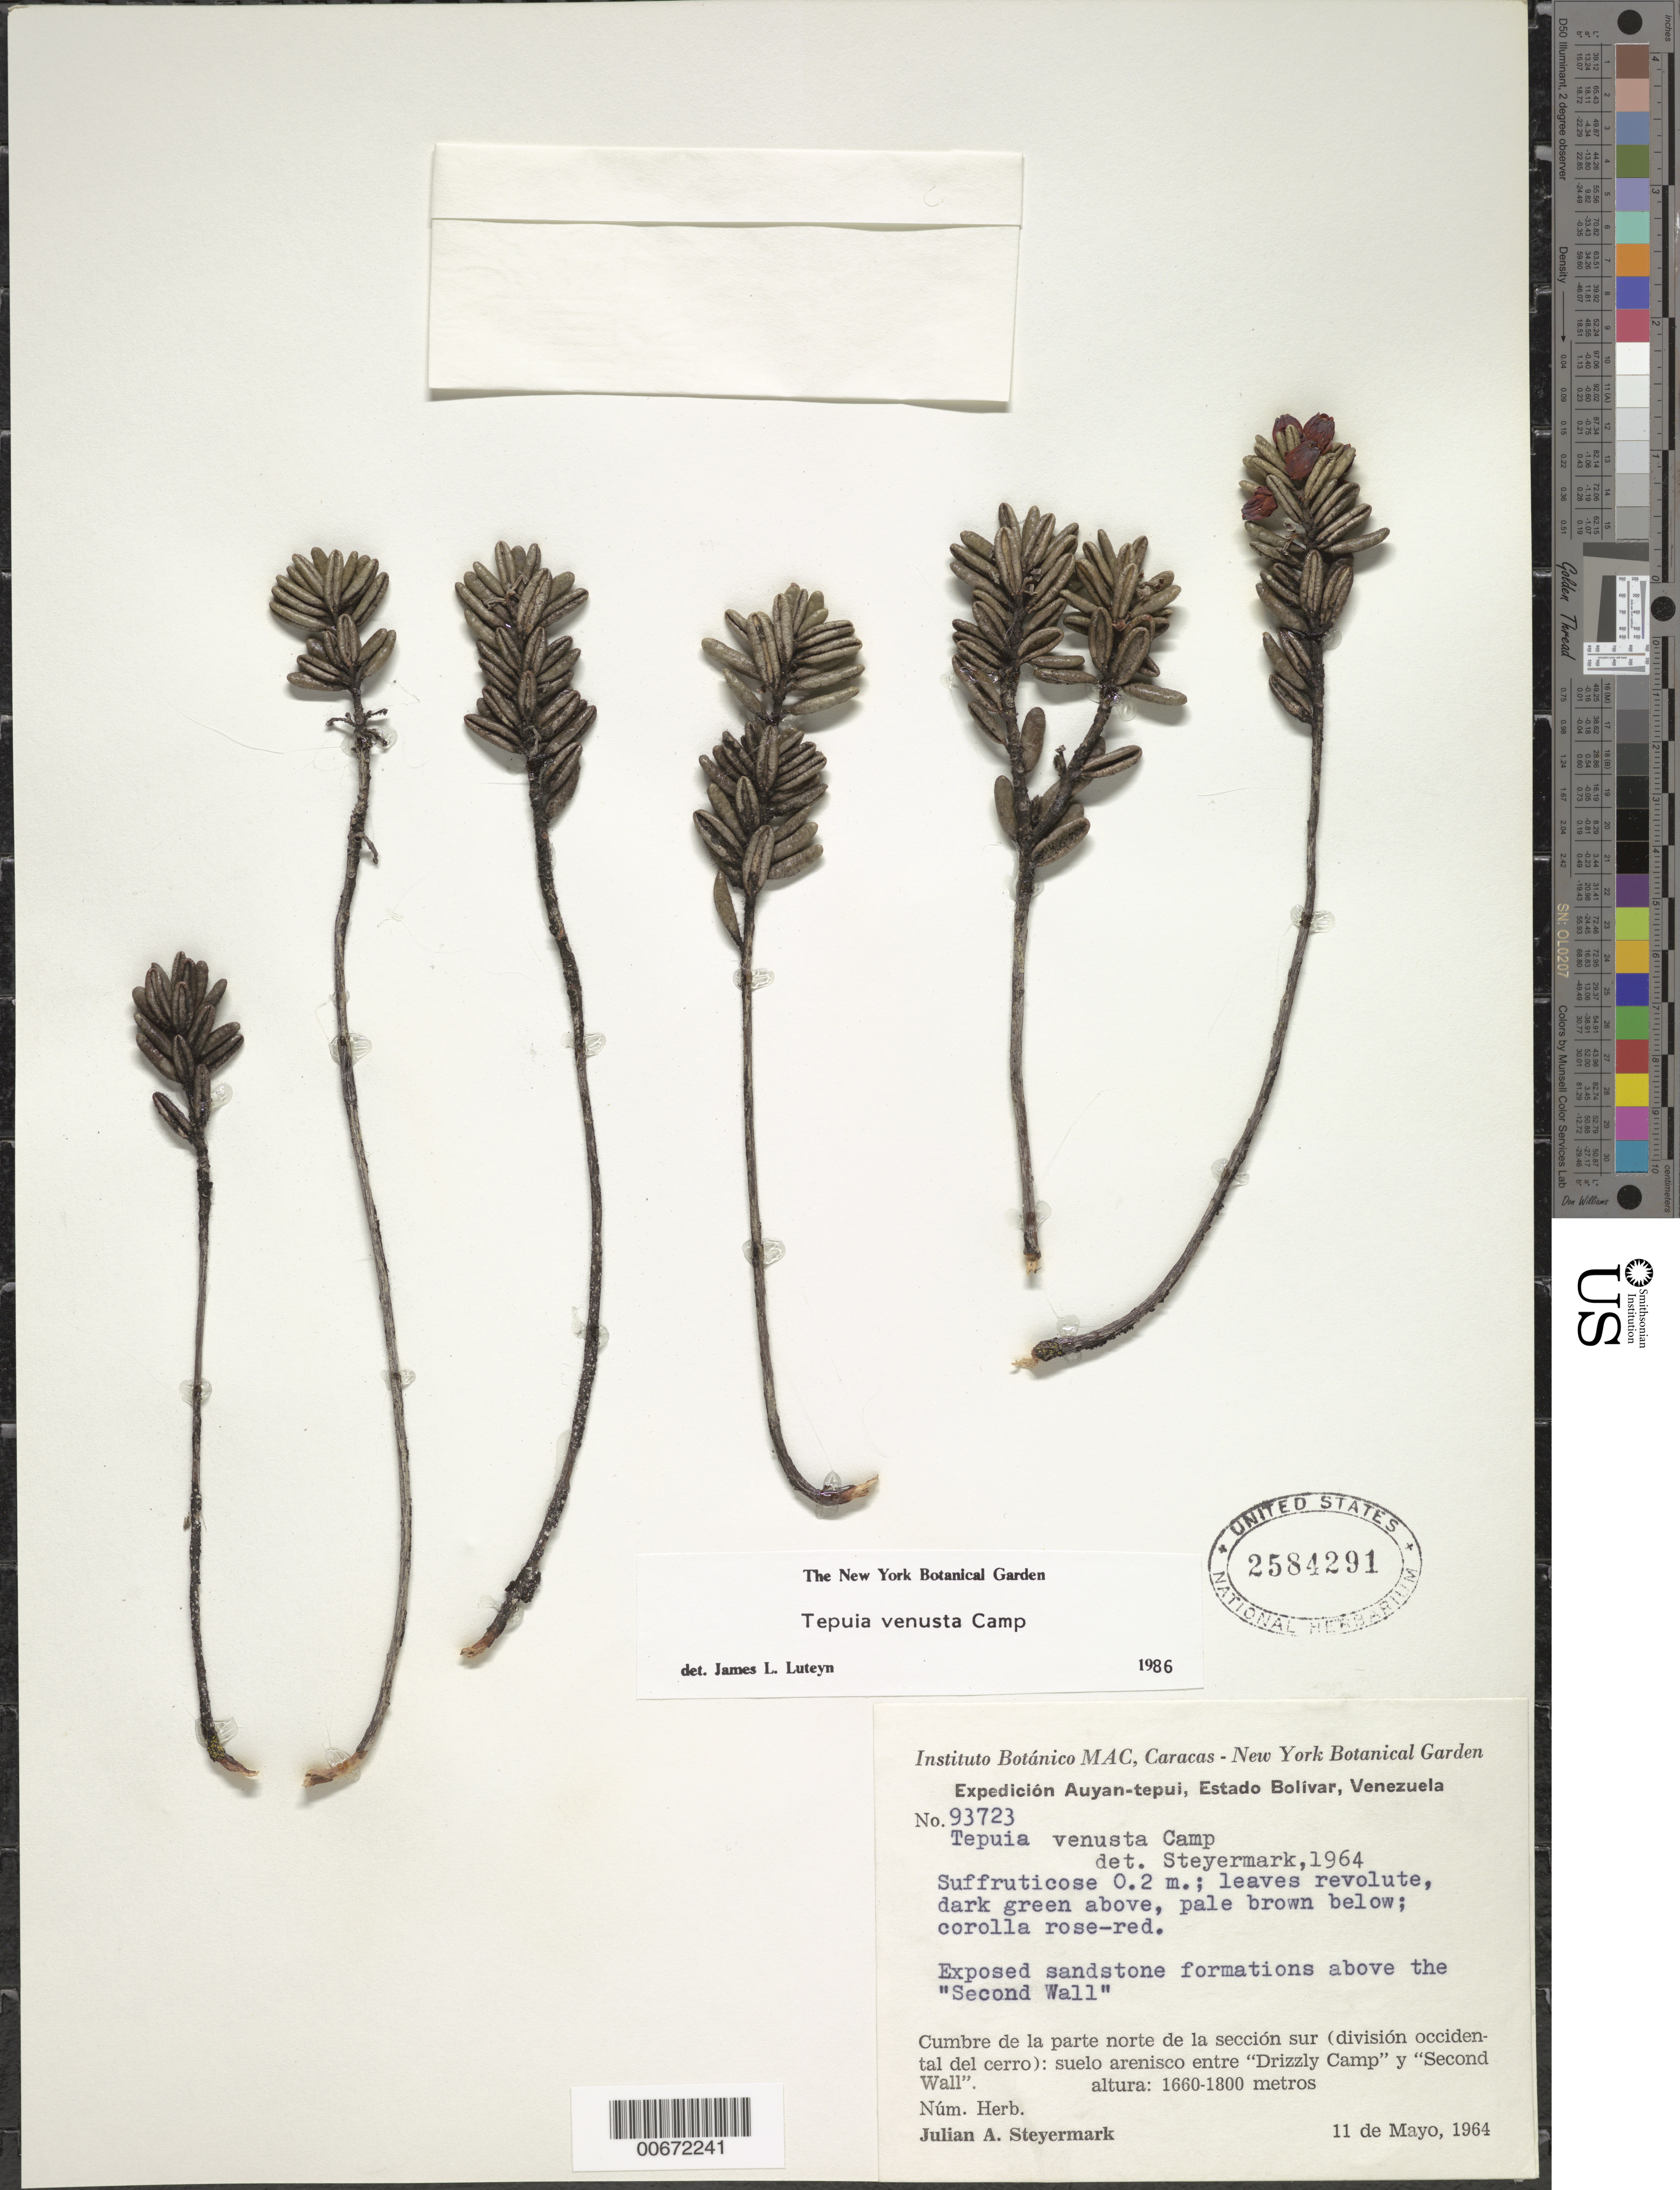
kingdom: Plantae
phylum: Tracheophyta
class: Magnoliopsida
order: Ericales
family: Ericaceae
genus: Tepuia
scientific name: Tepuia venusta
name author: Camp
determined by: Luteyn, J. L.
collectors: J. Steyermark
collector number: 93723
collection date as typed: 11-May-64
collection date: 1964-05-11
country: Venezuela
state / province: Bolívar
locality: Auyan-tepuí, cumbre de la parte norte de la sección sur (div. occidental del cerro): entre "Drizzly Camp" y "Second Wall"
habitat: Exposed sandstone formations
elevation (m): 1660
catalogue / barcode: US 2584291